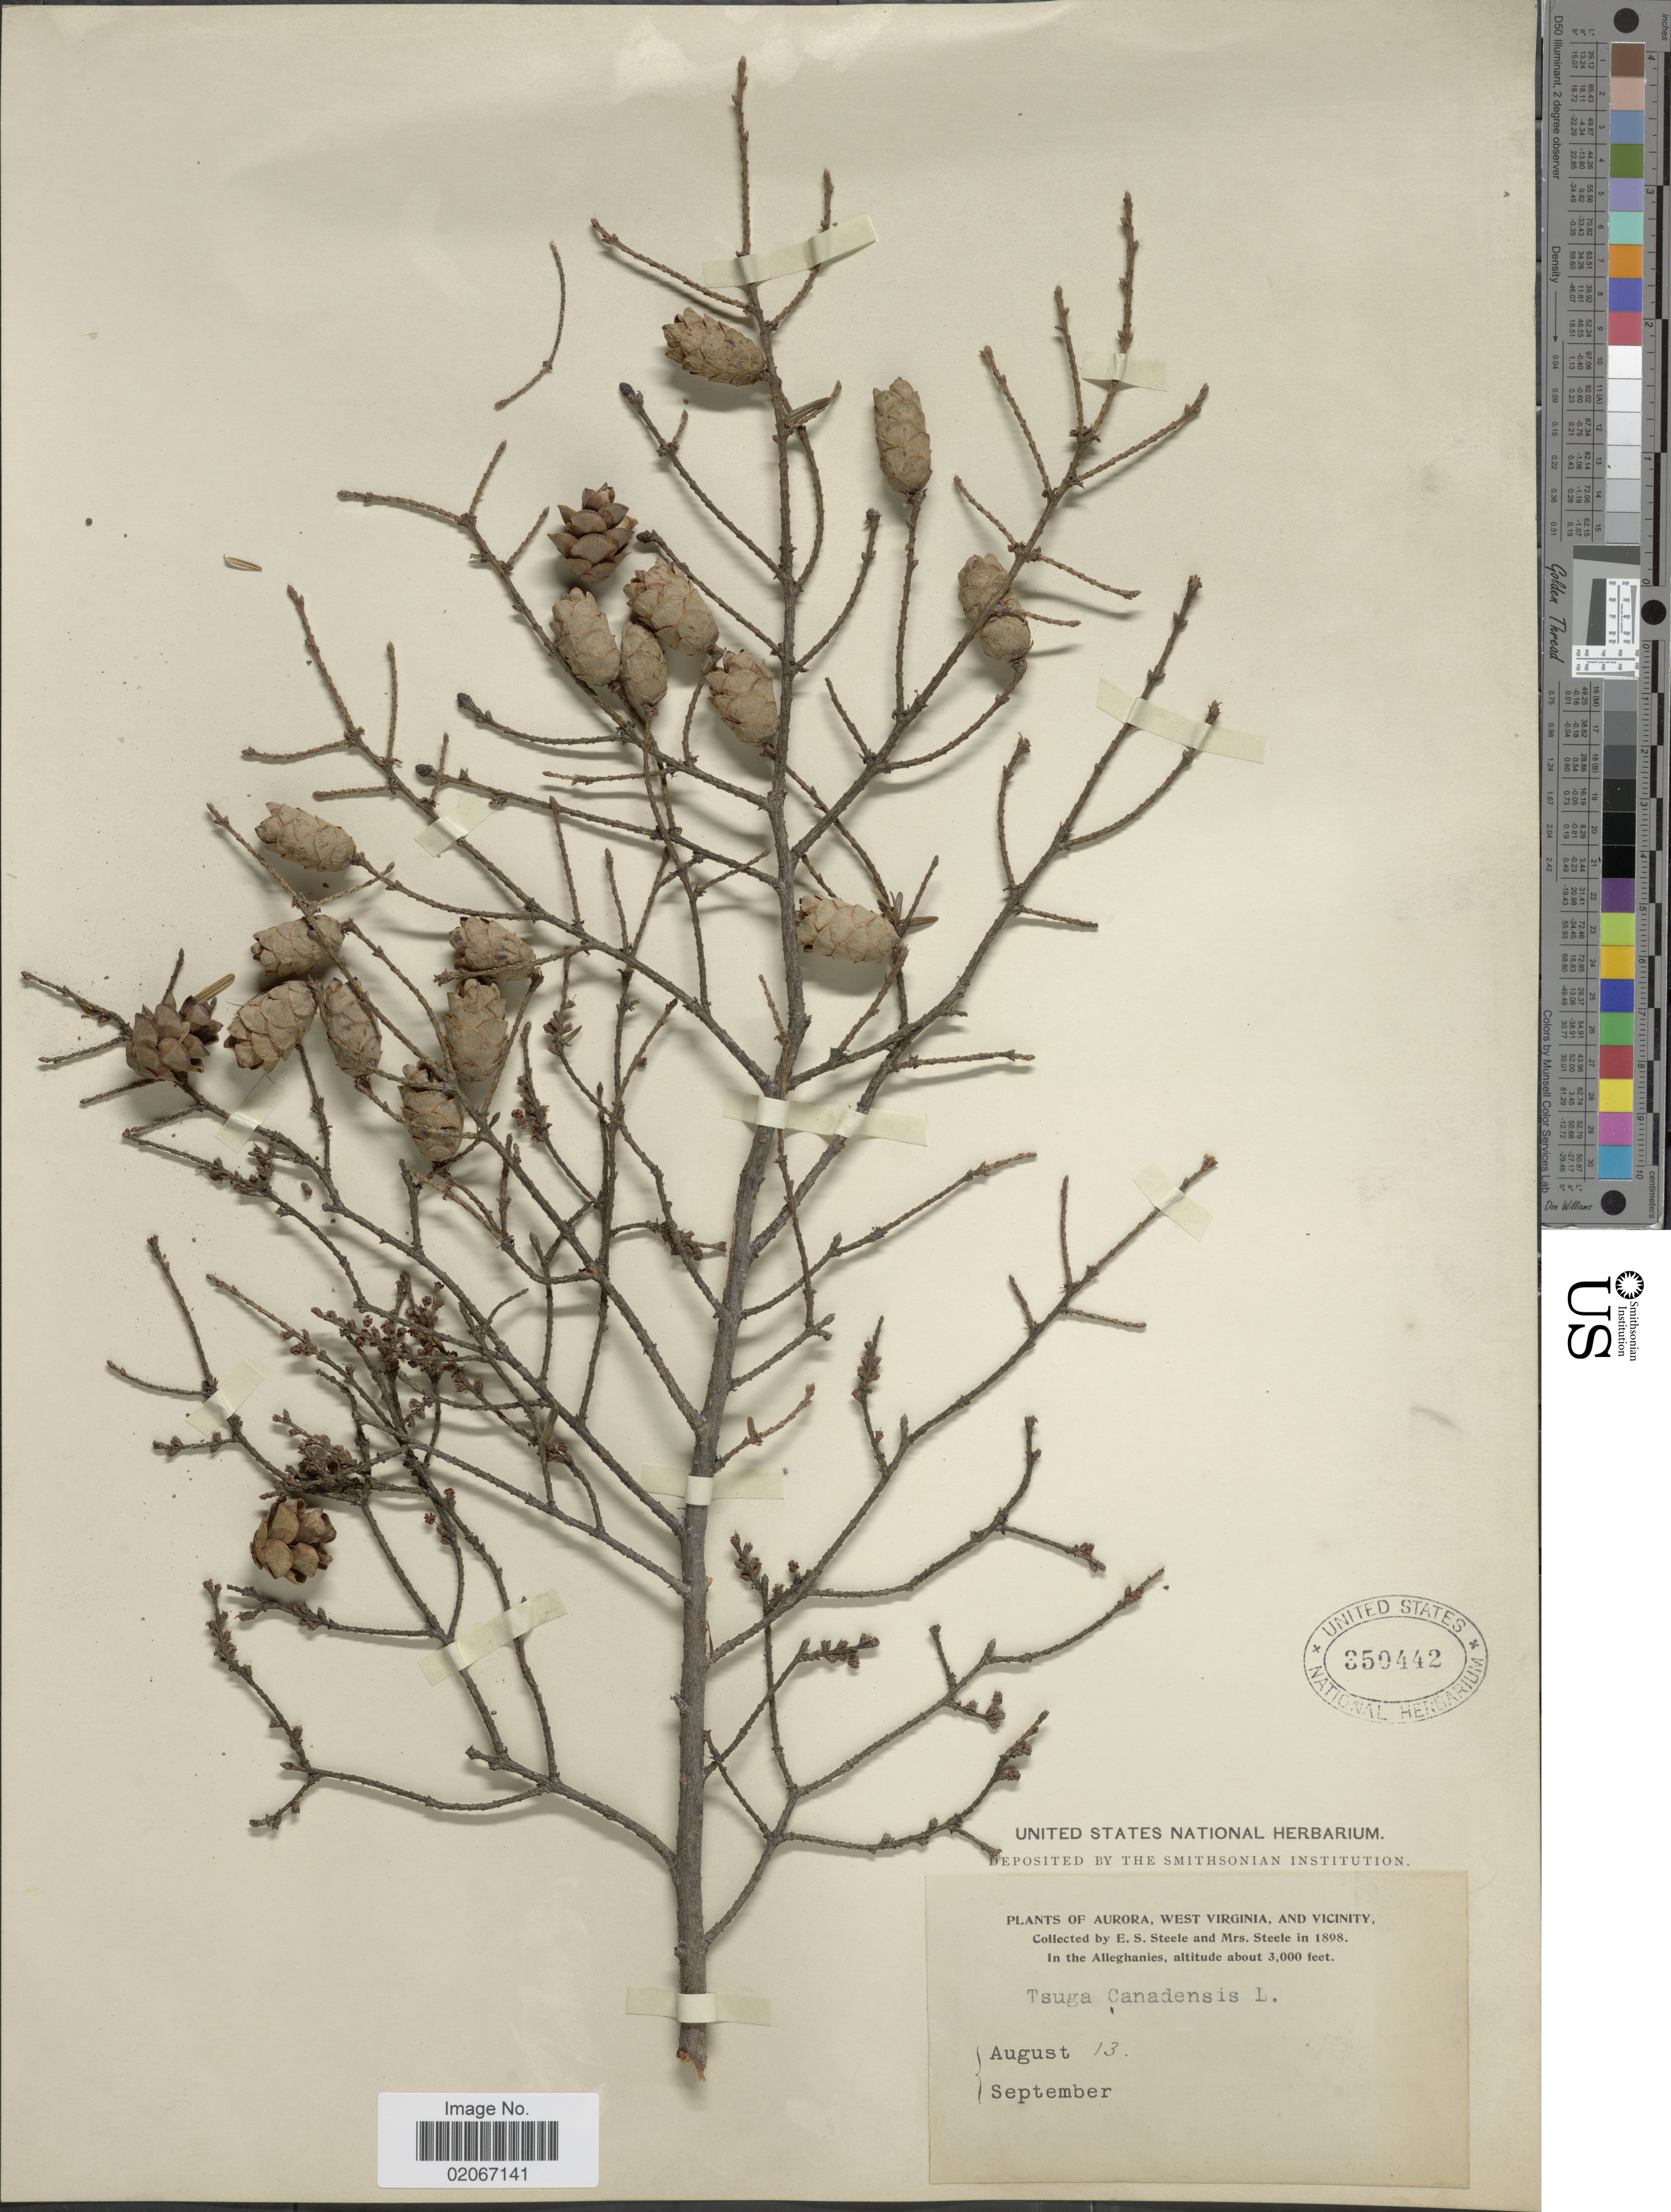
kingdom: Plantae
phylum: Tracheophyta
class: Pinopsida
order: Pinales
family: Pinaceae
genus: Tsuga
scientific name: Tsuga canadensis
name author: (L.) Carrière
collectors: E. Steele & Mrs. E. S. Steele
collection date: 1898-08-13/1898-09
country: United States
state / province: West Virginia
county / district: Preston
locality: Aurora, West Virginia and vicinity, In the alleghanies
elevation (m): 914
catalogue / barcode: US 350442